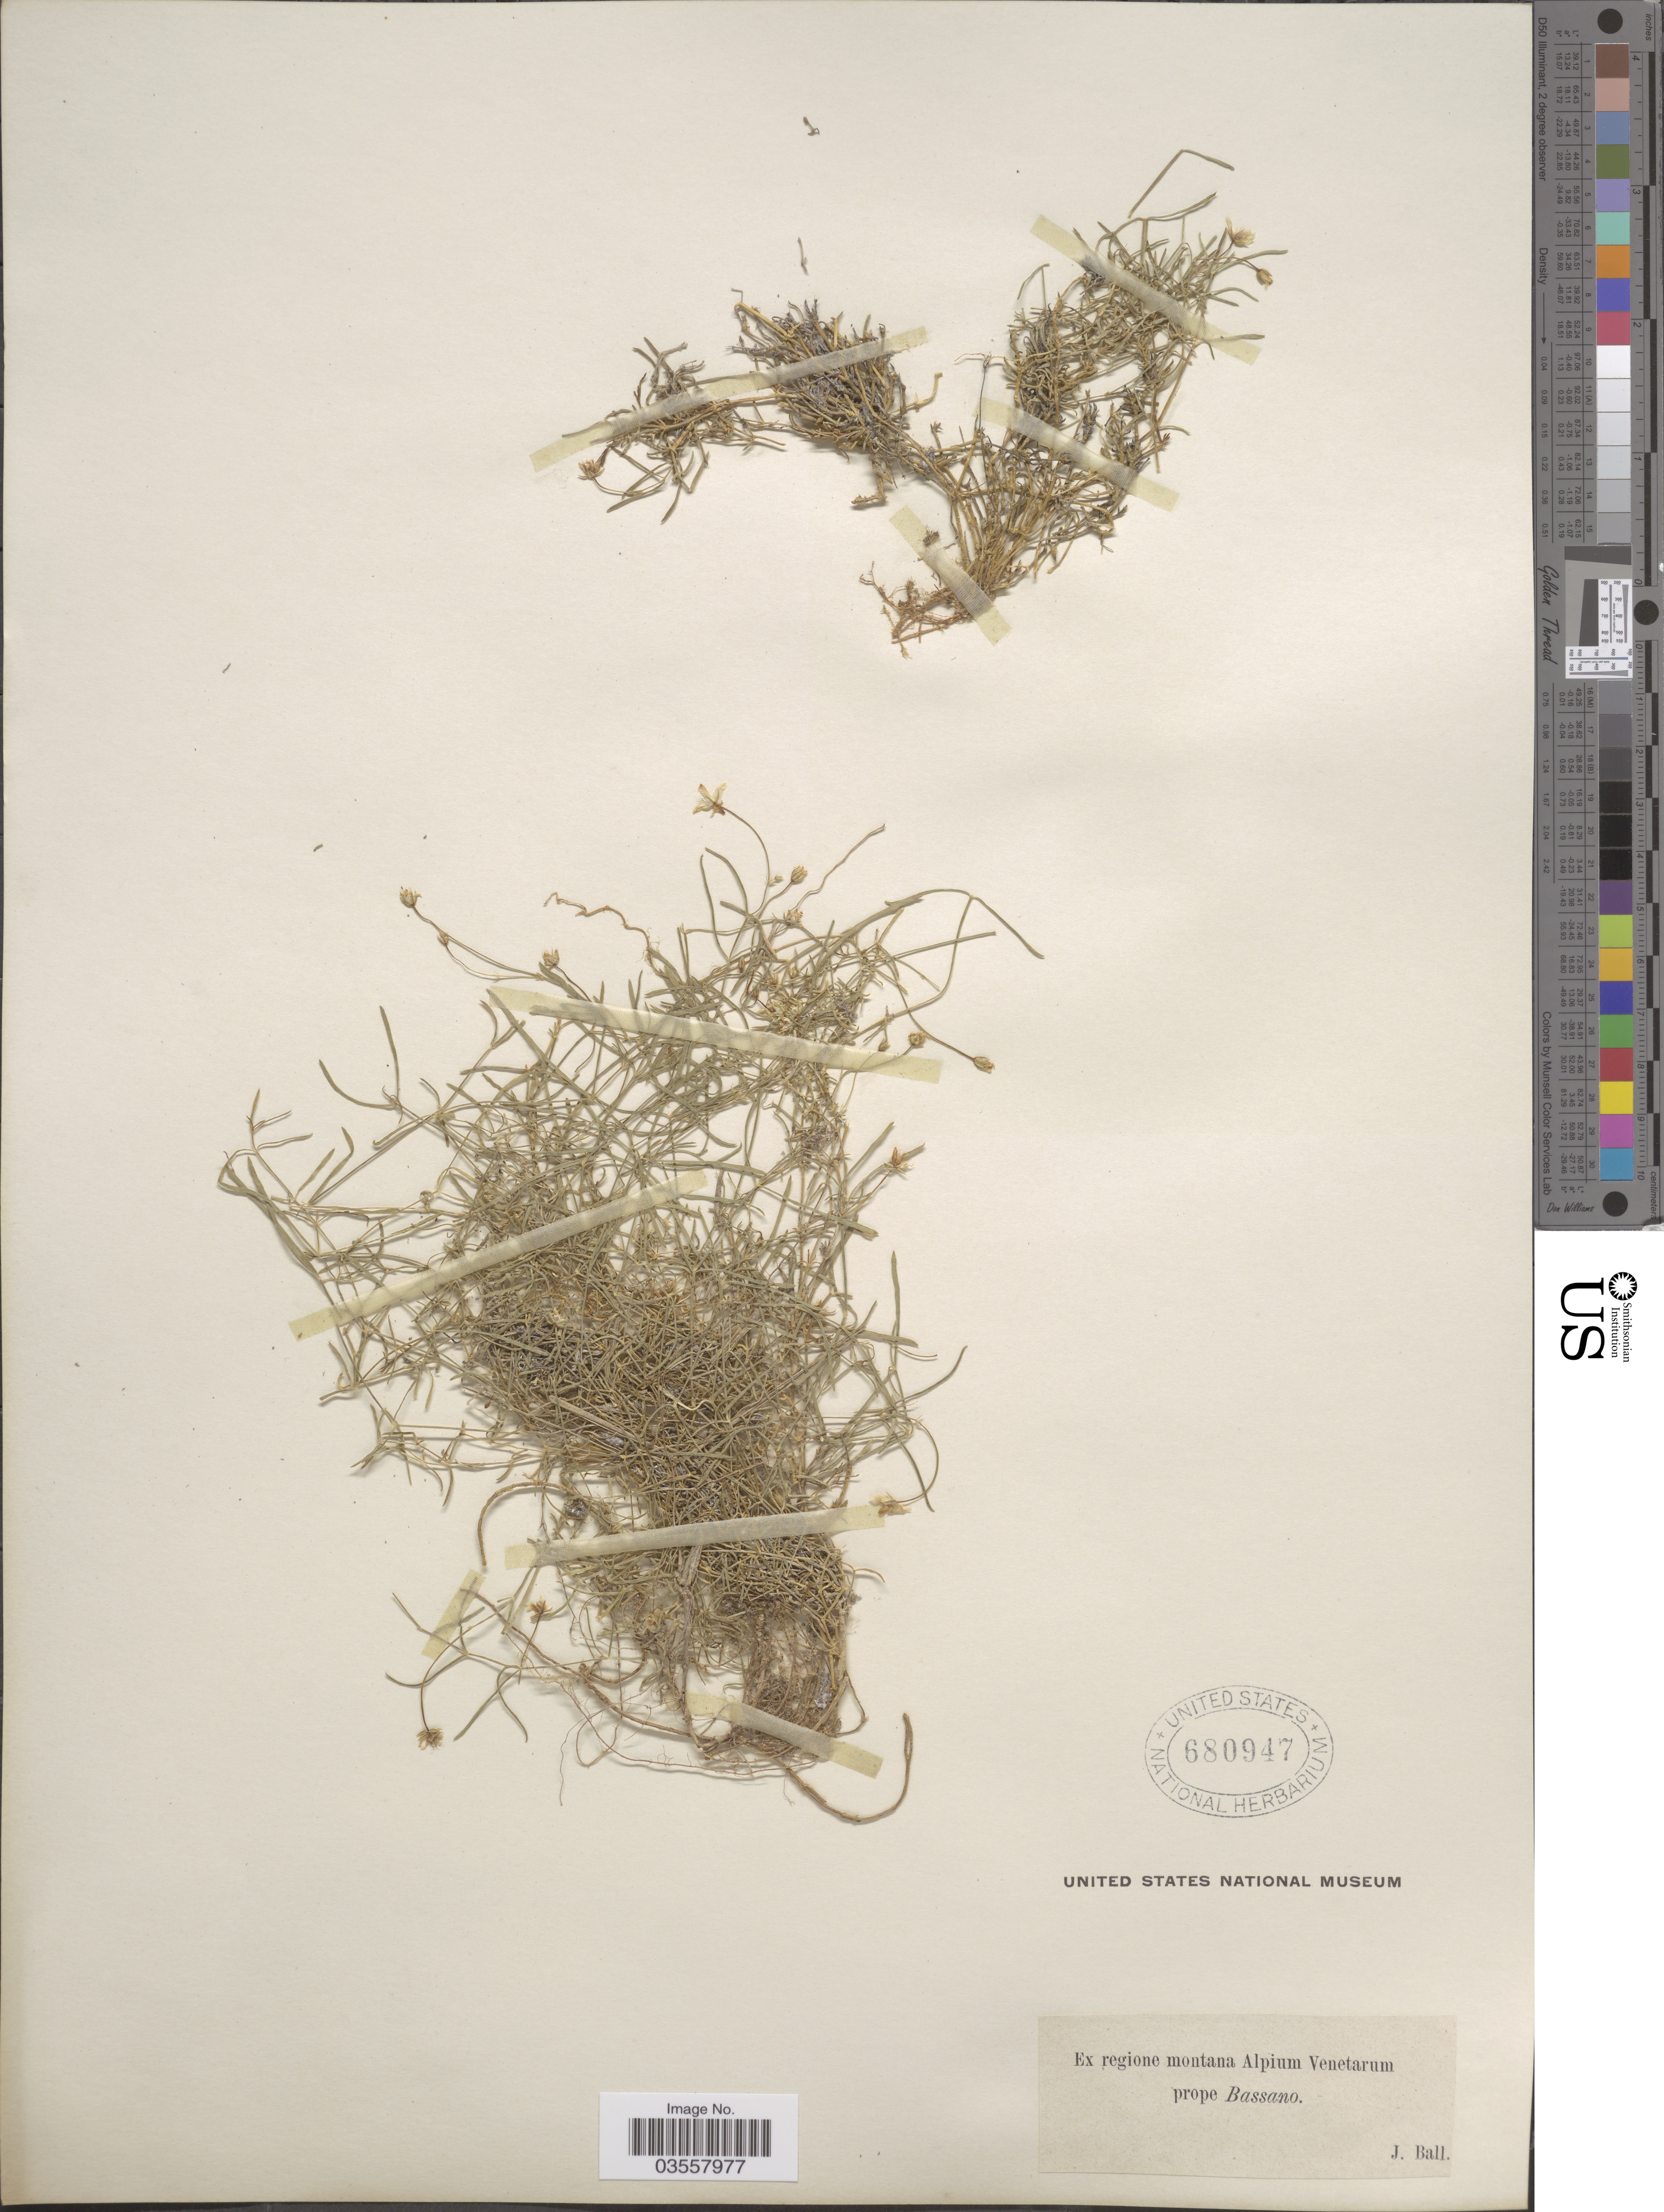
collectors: J. Ball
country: Italy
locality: Ex regione montana Alpium Venetarum prope Bassano.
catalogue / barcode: US 680947